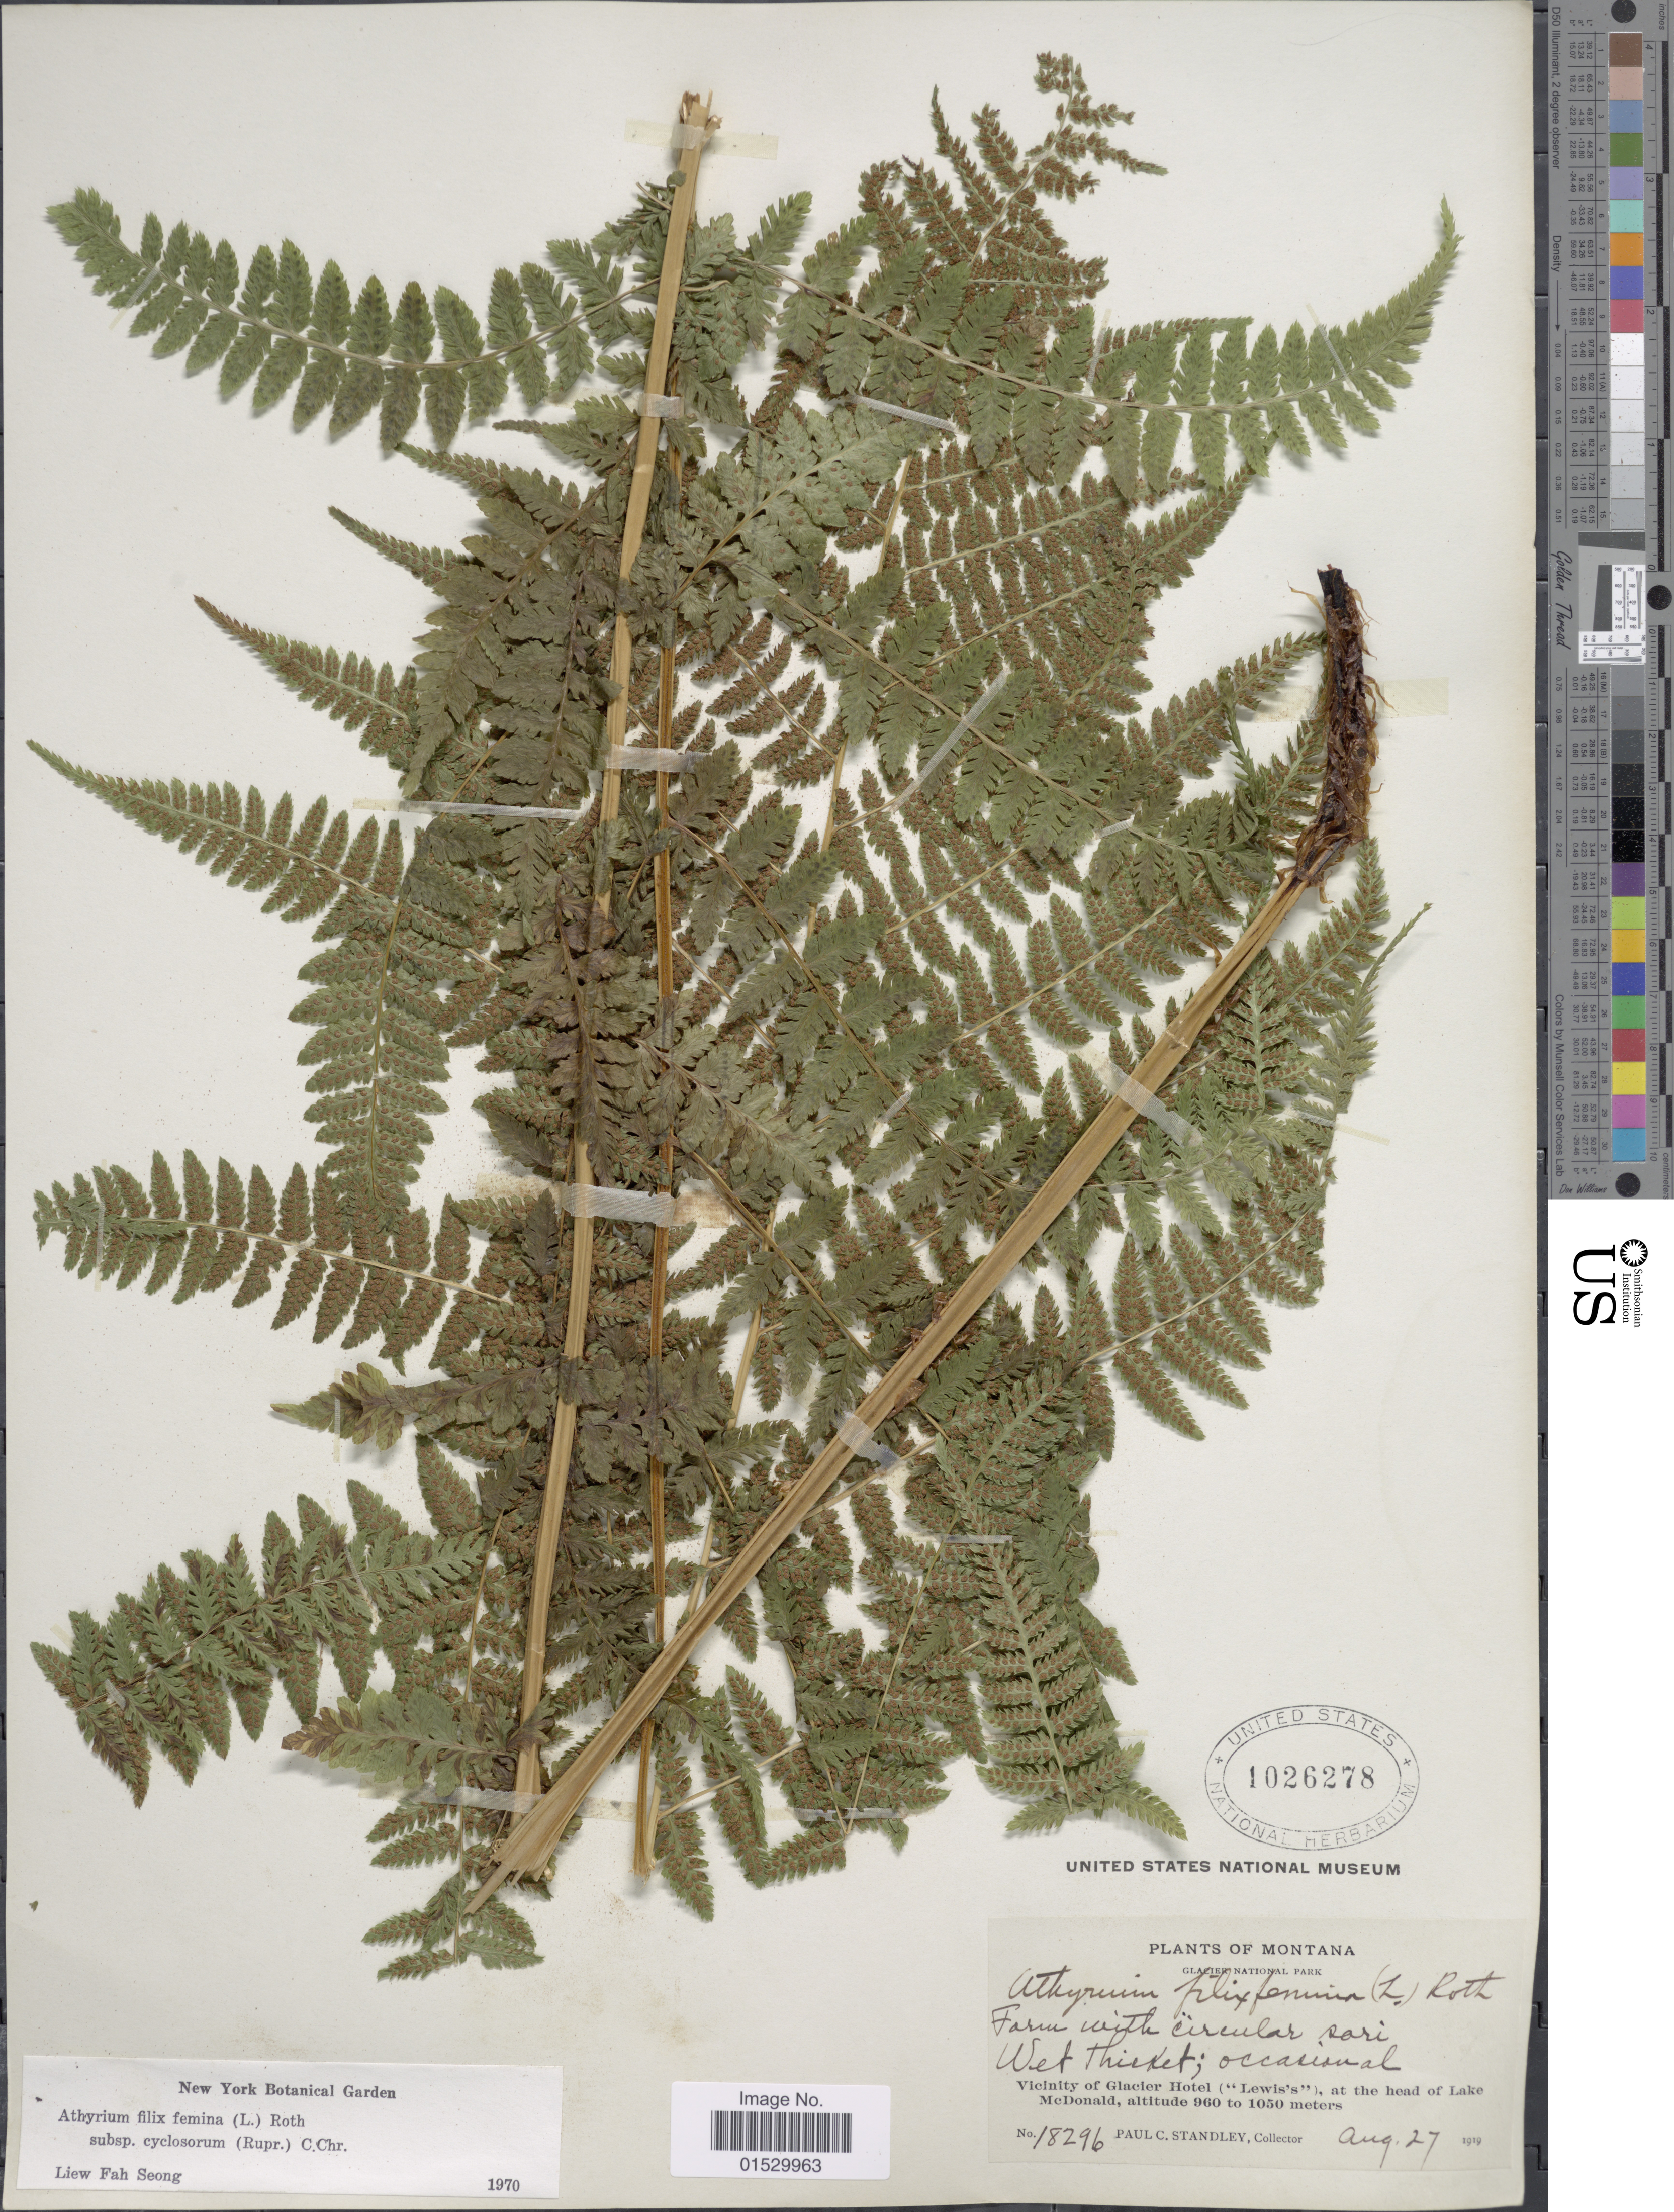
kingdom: Plantae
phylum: Tracheophyta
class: Polypodiopsida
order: Polypodiales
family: Athyriaceae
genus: Athyrium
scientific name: Athyrium filix-femina subsp. cyclosorum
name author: (Rupr.) C. Chr.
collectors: P. C. Standley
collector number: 18296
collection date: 1919-08-27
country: United States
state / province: Montana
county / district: Flathead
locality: Glacier National Park, Vicinity of Glacier Hotel ("Lewis's") at the head of Lake McDonald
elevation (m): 960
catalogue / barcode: US 1026278